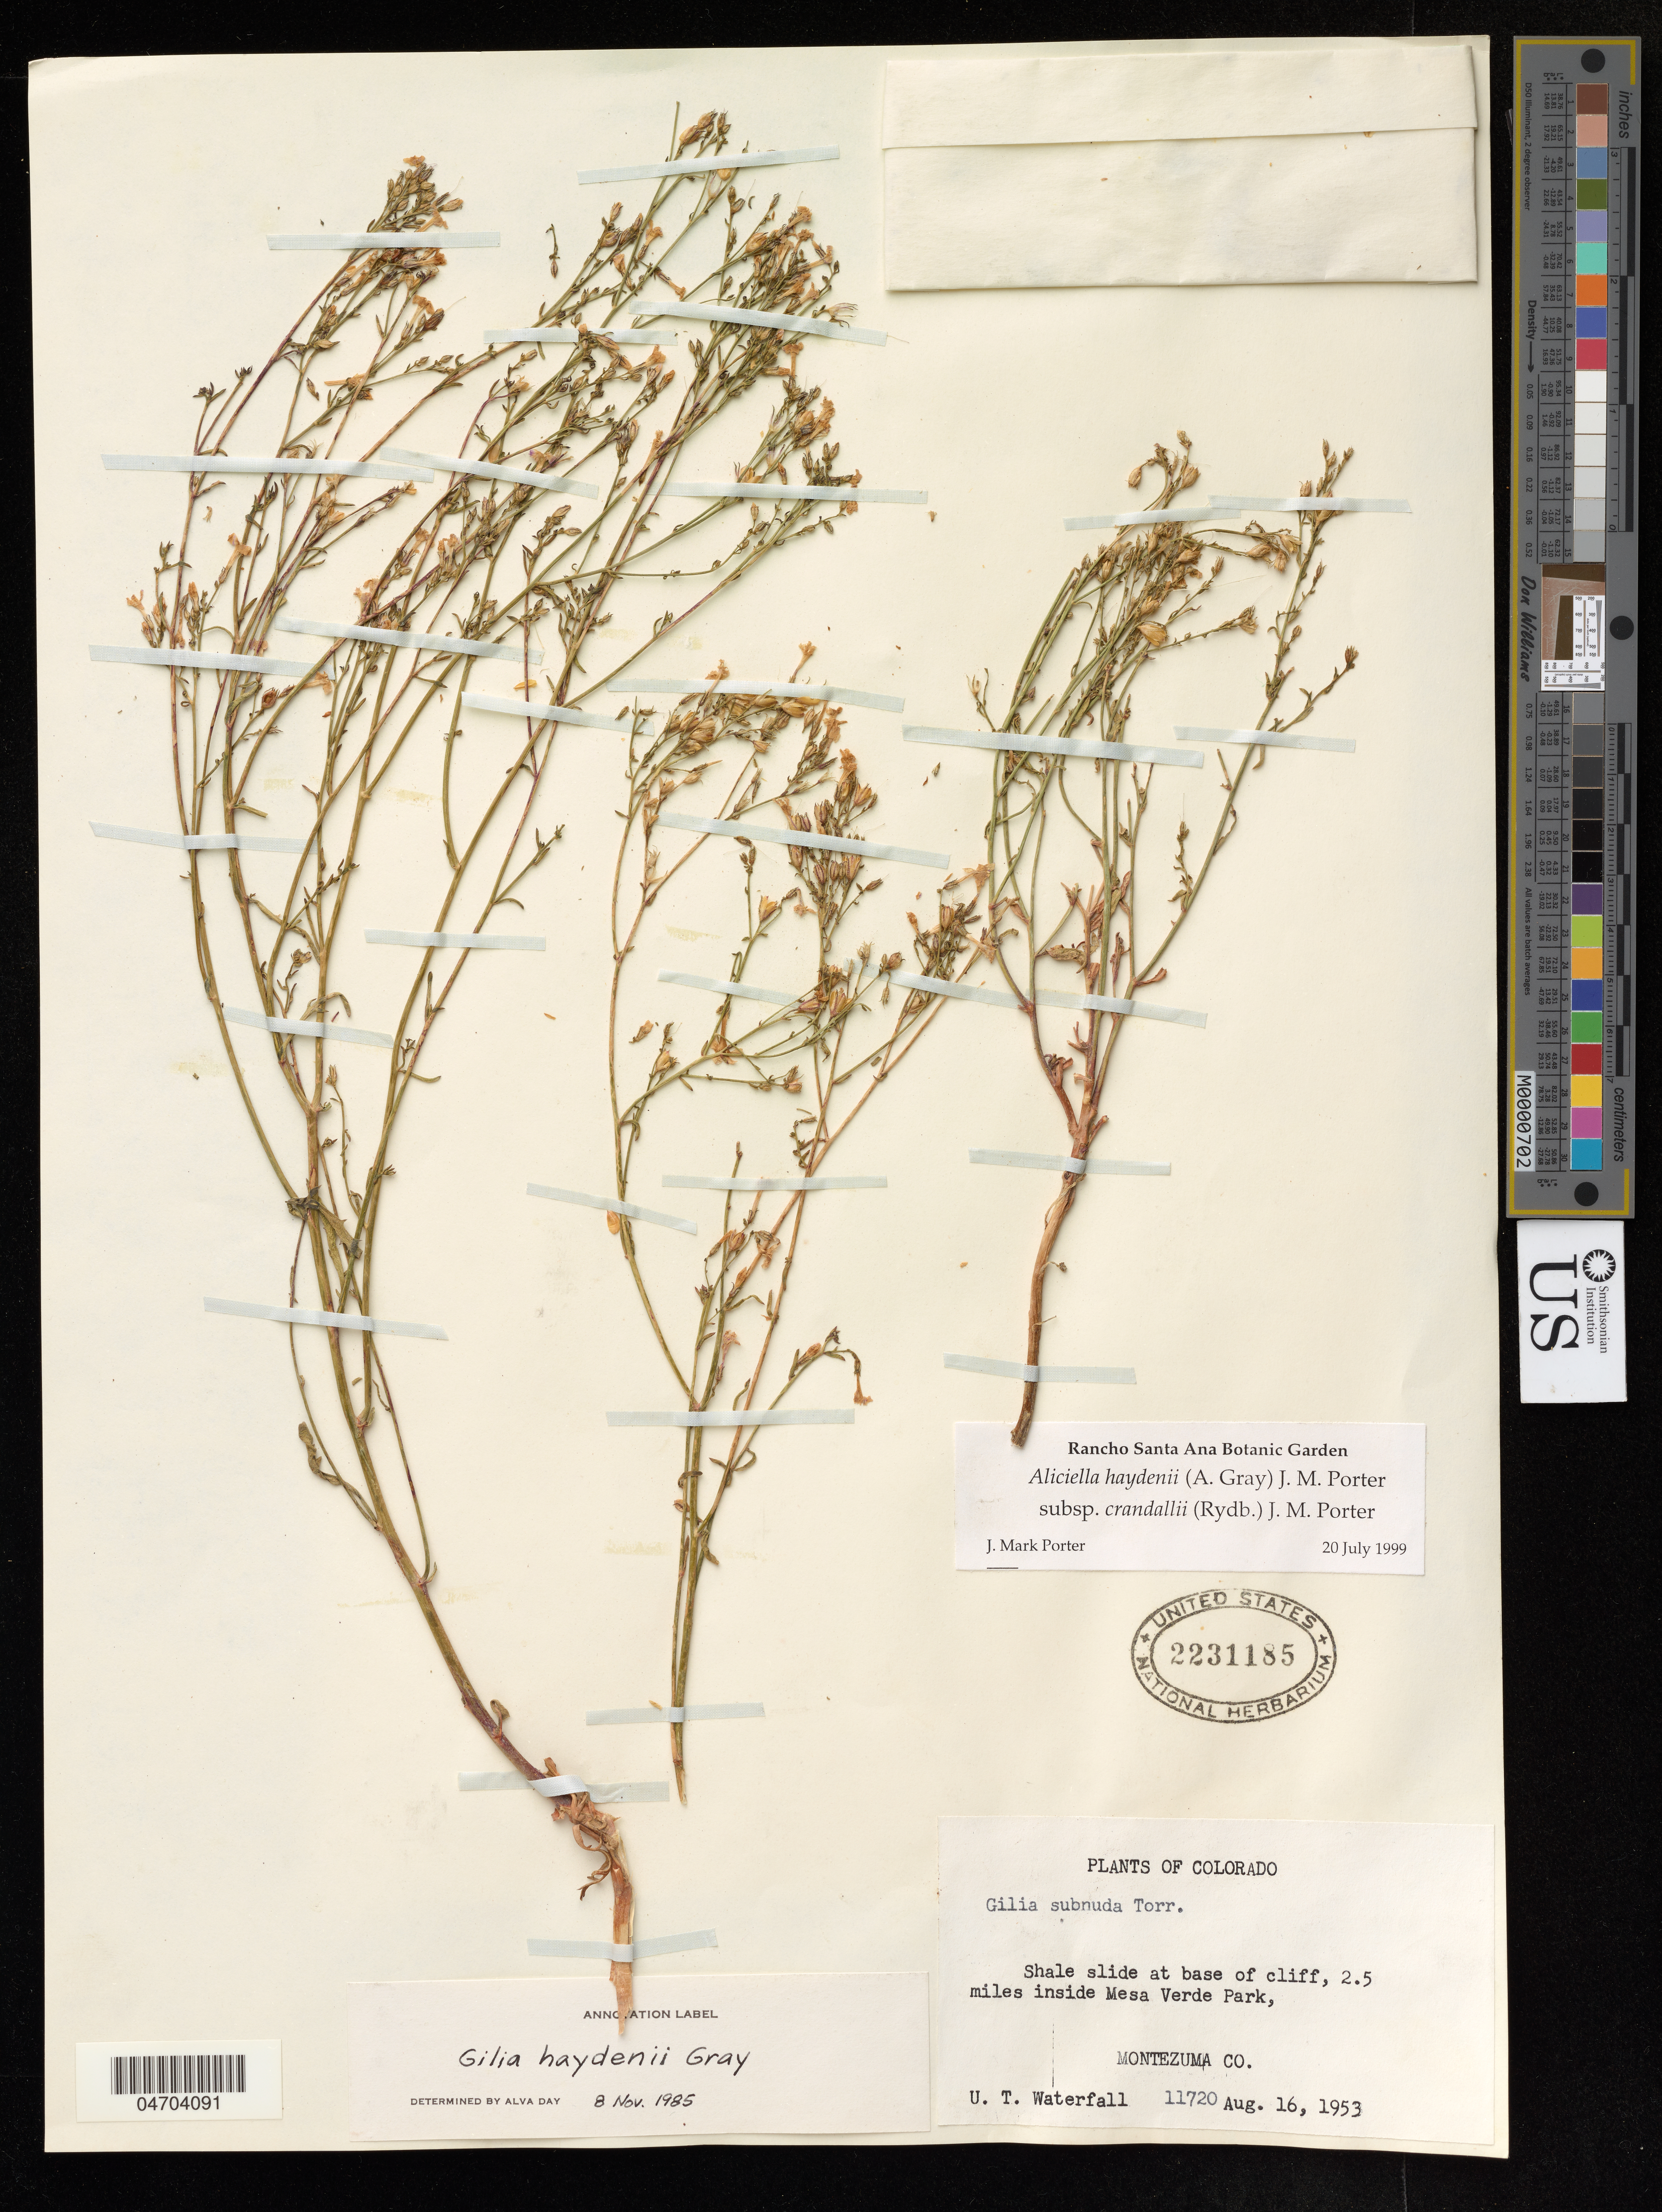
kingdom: Plantae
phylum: Tracheophyta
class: Magnoliopsida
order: Ericales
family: Polemoniaceae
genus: Aliciella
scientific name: Aliciella haydenii subsp. crandallii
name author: (Rydb.) J.M. Porter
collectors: U. Waterfall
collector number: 11720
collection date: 1953-08-16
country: United States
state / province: Colorado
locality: Shale slide at base of cliff, 2.5 miles inside Mesa Verde Park, Montezuma Co.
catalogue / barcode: US 2231185